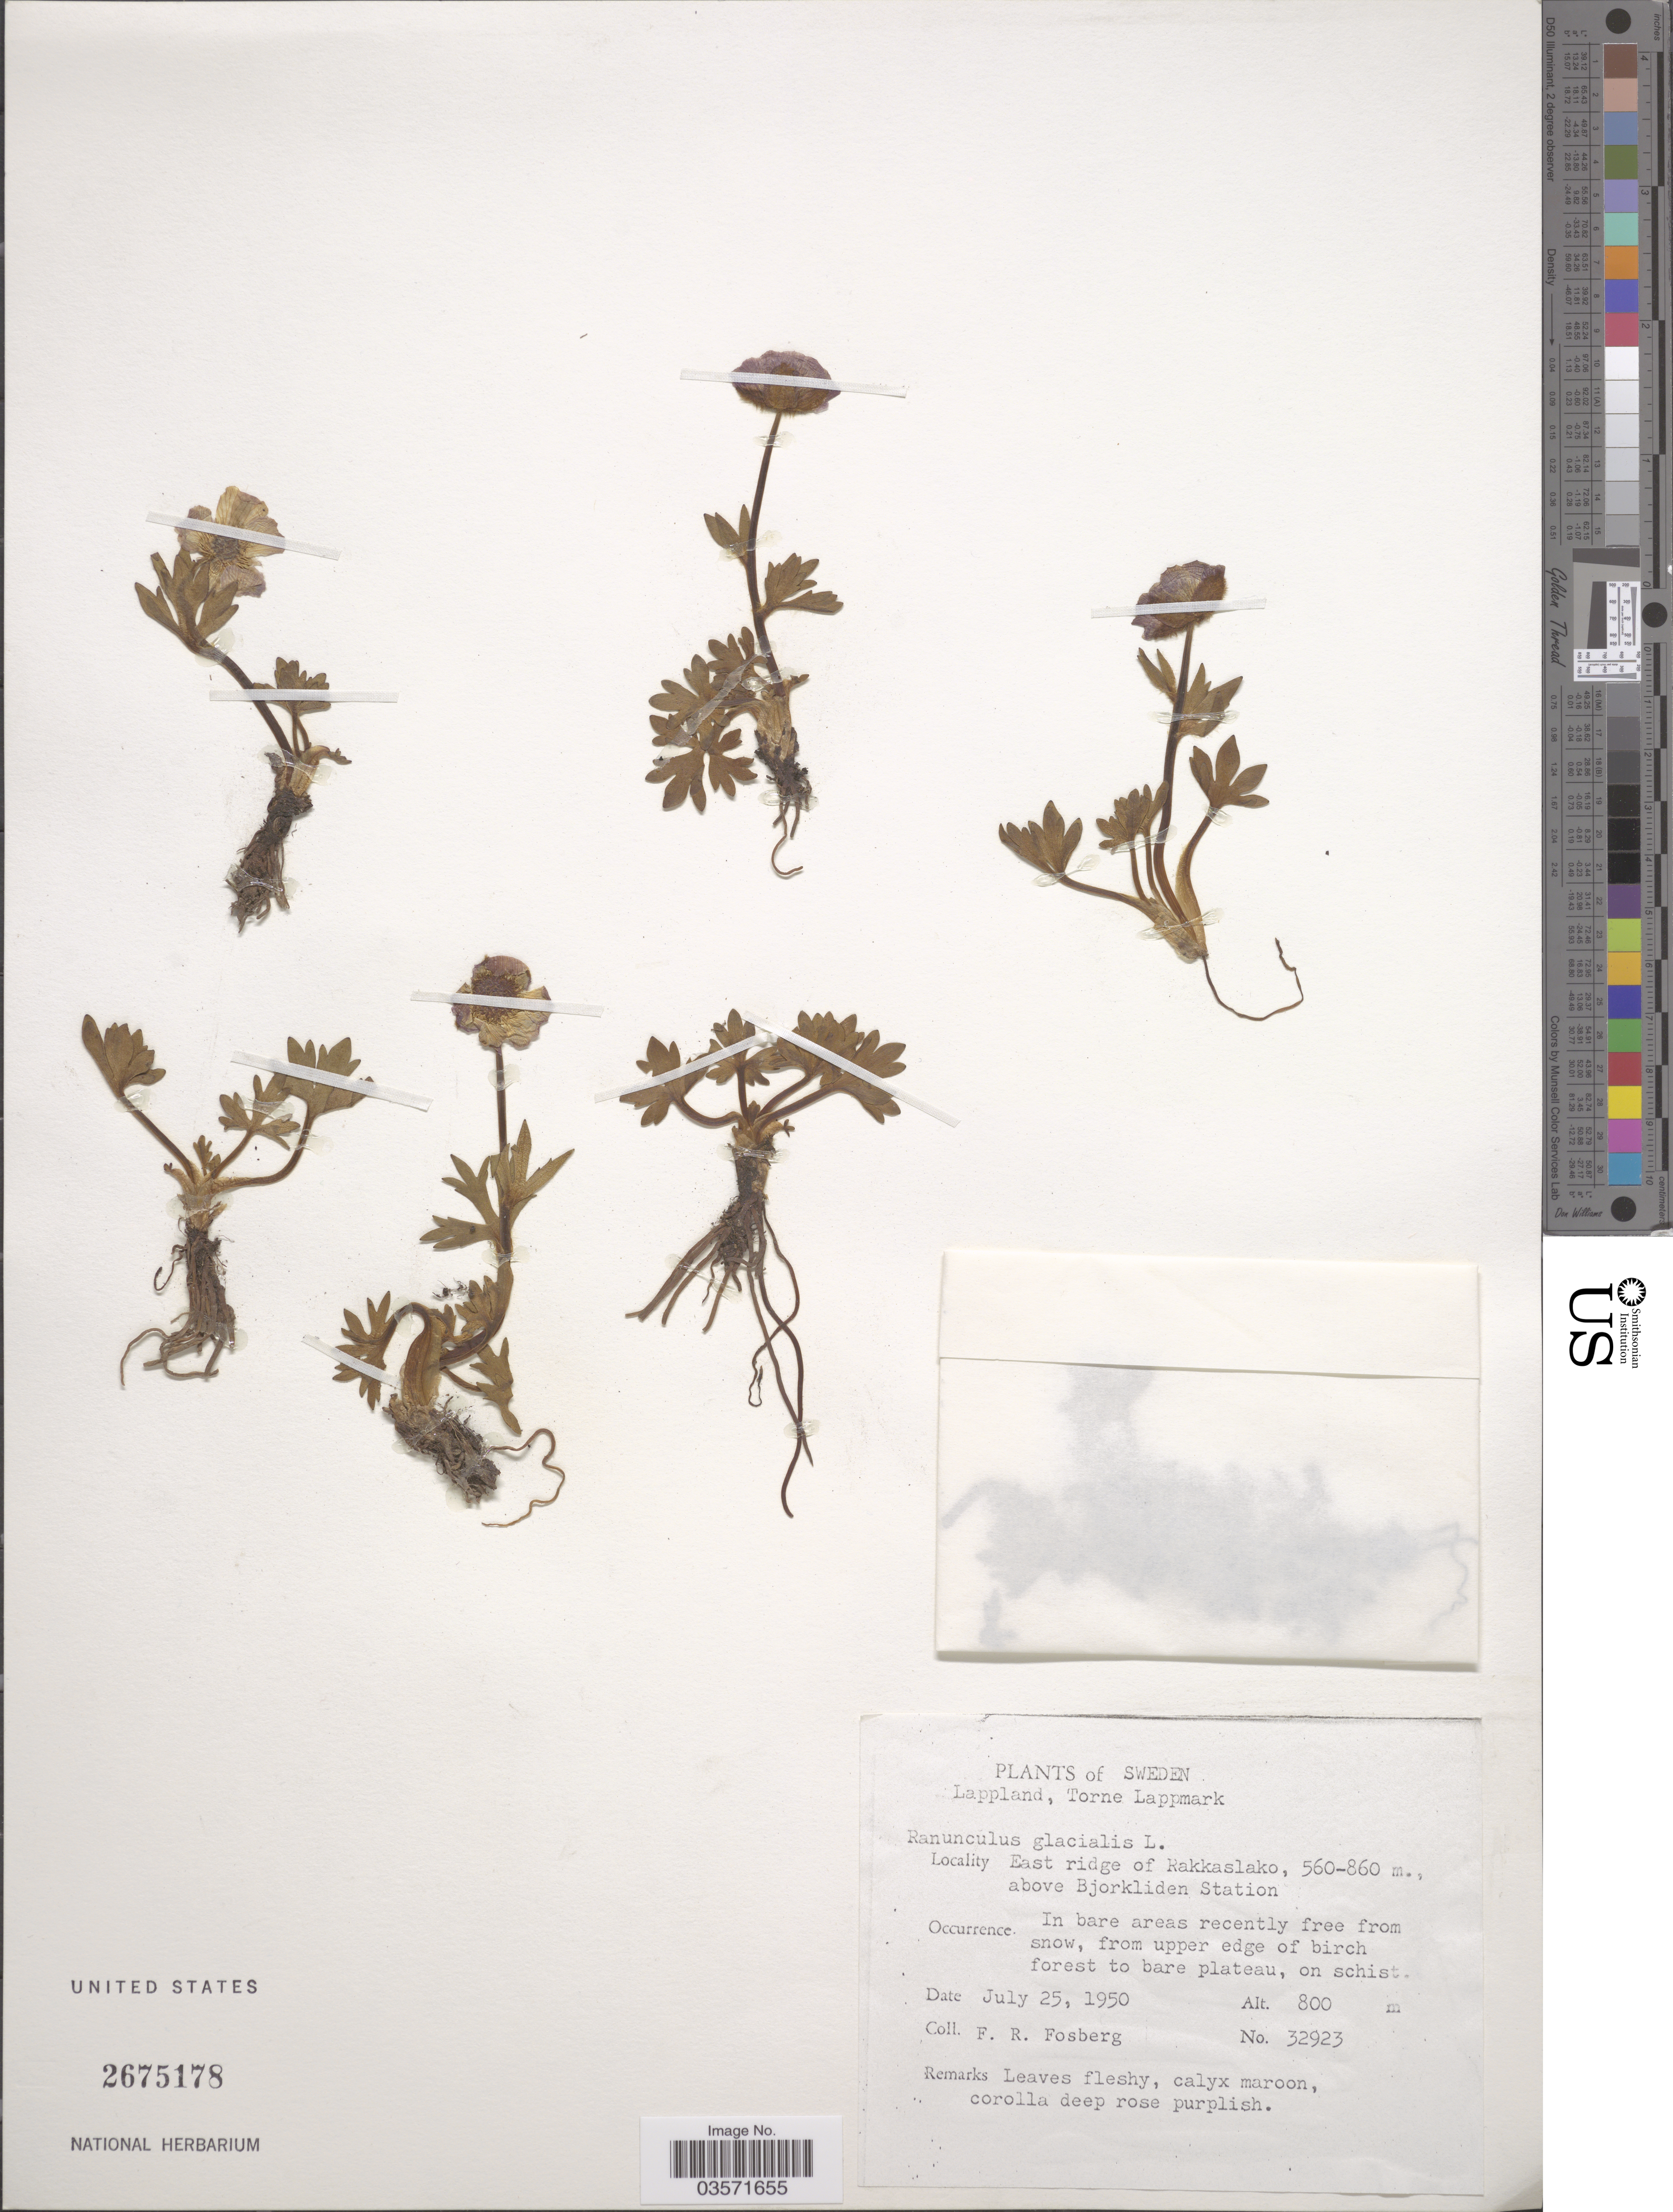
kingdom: Plantae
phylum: Tracheophyta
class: Magnoliopsida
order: Ranunculales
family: Ranunculaceae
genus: Ranunculus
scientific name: Ranunculus glacialis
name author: L.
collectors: F. R. Fosberg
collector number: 32923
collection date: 1950-07-25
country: Sweden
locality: Lappland, Torne Lappmark. East ridge of Rakkaslako 560-860 m., above Bjorkliden Station.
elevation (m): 800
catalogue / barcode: US 2675178